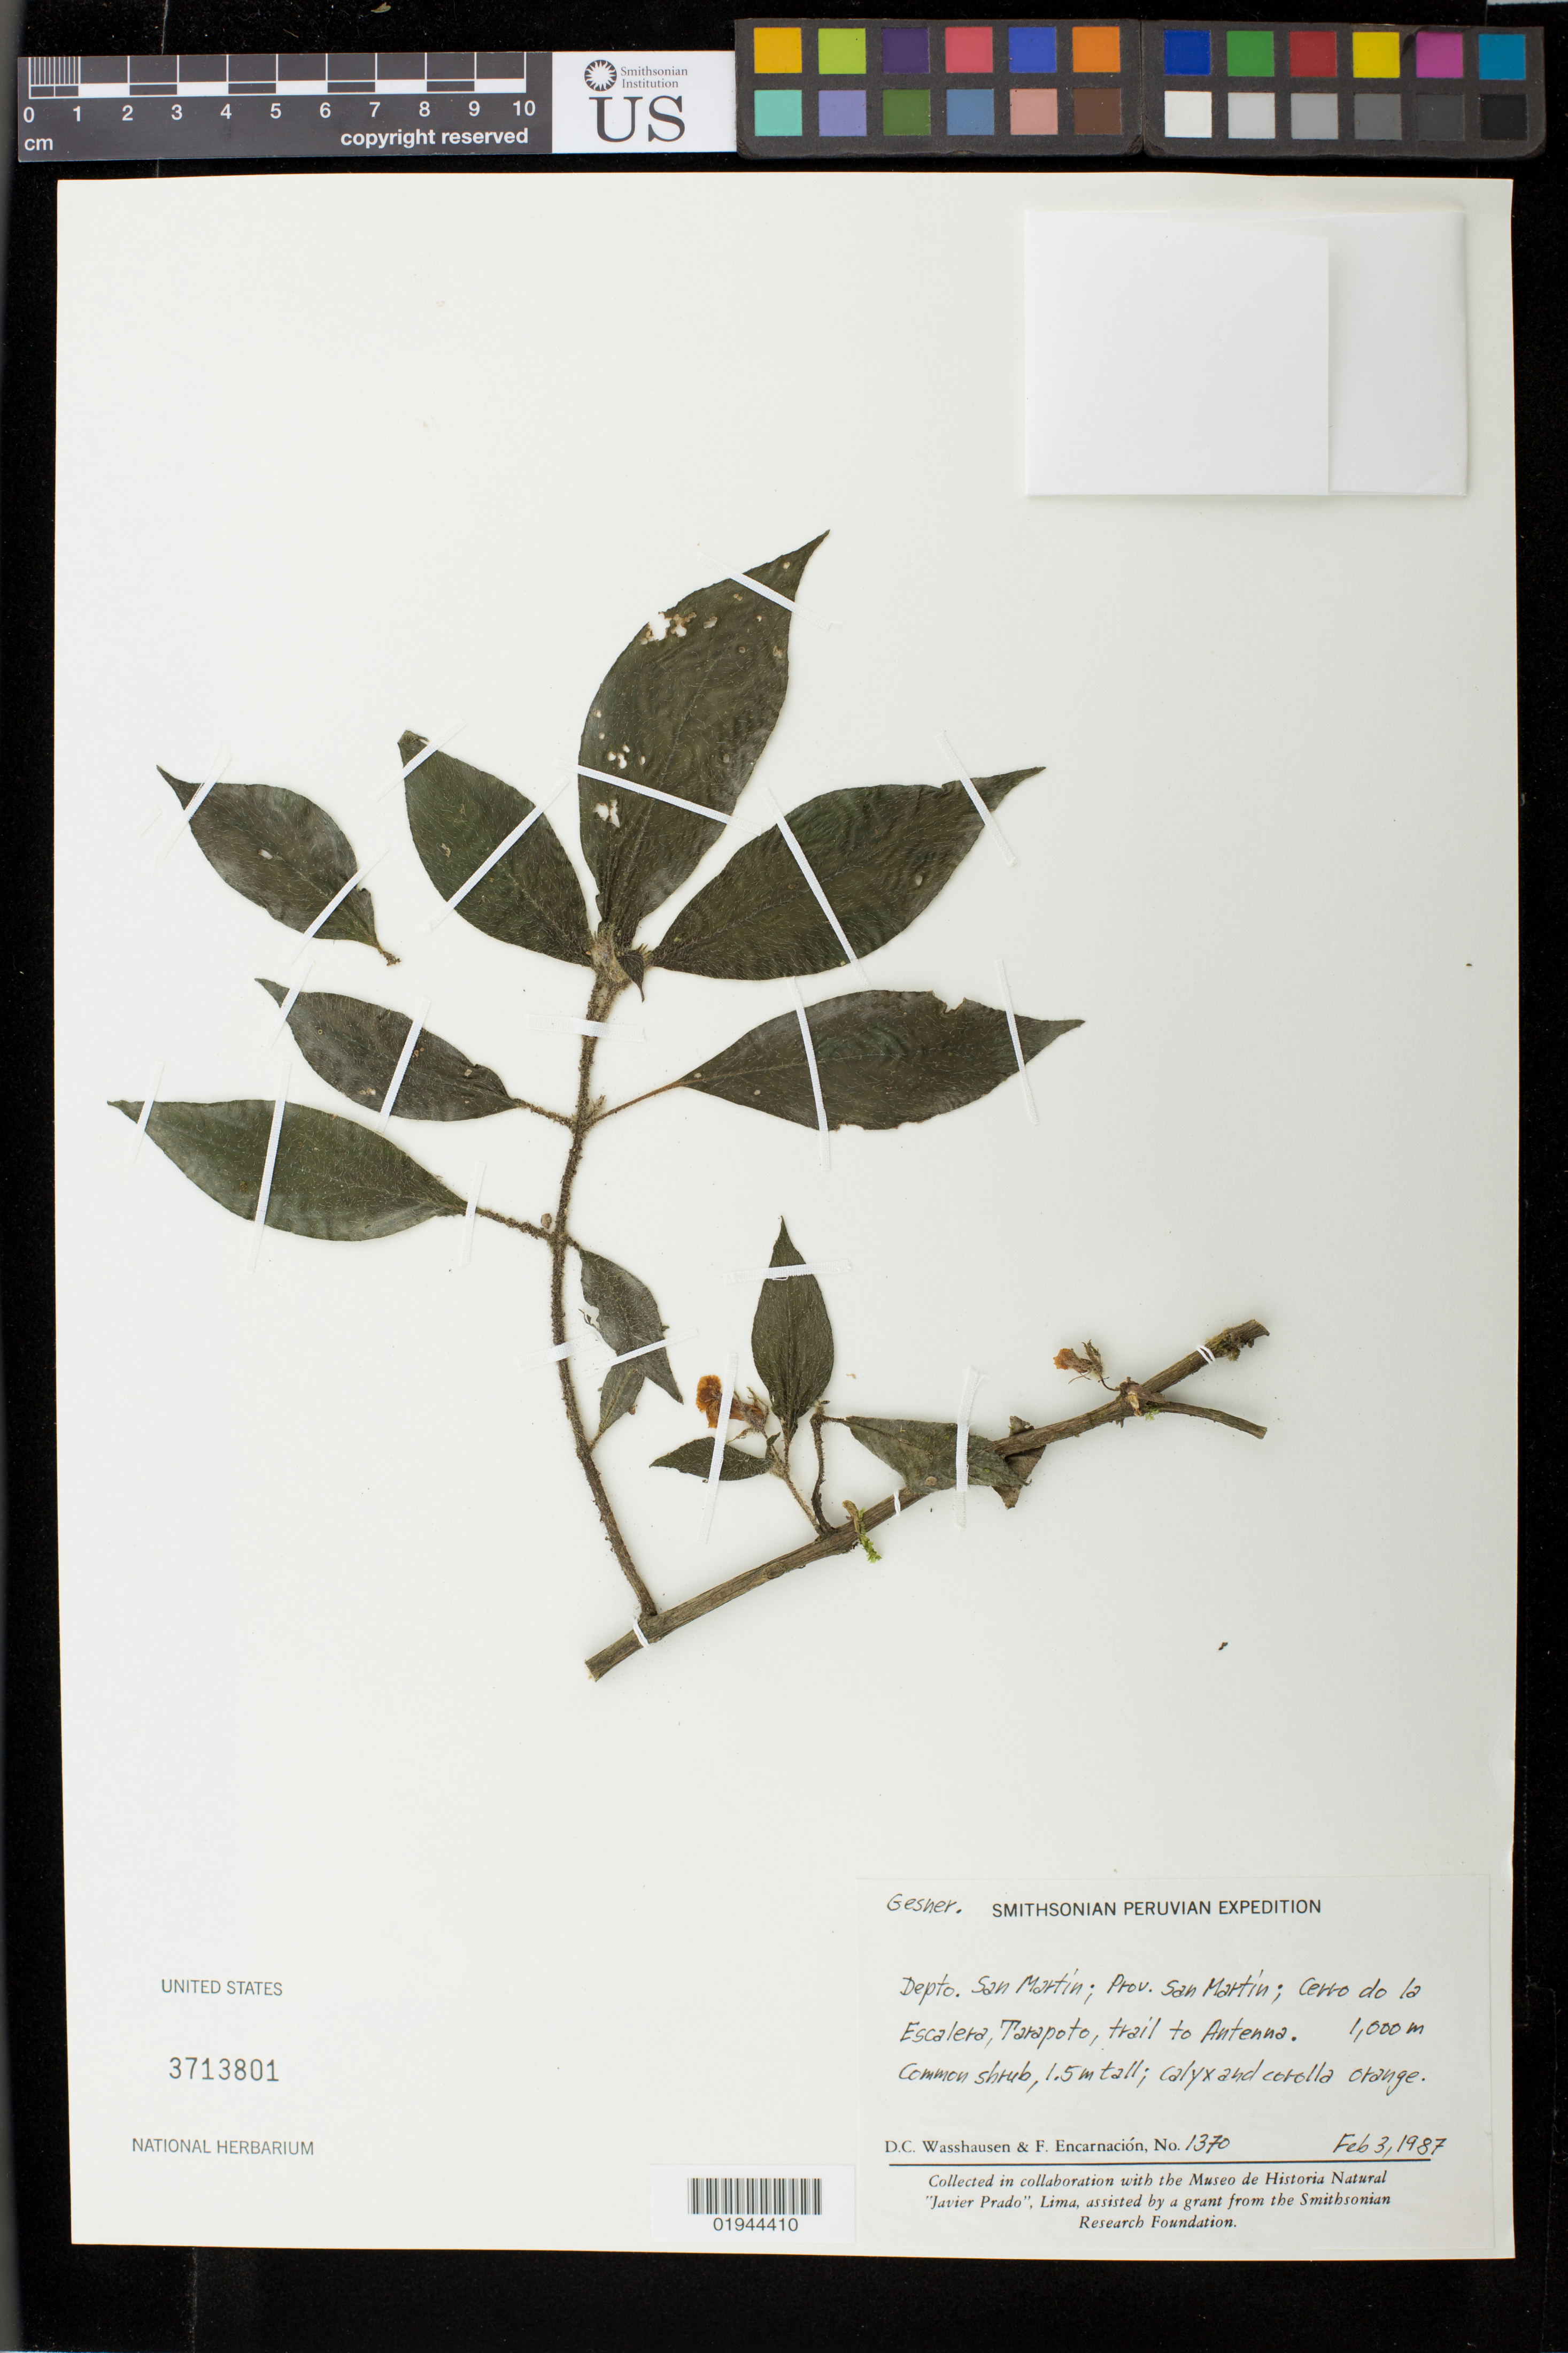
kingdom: Plantae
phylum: Tracheophyta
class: Magnoliopsida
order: Lamiales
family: Gesneriaceae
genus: Besleria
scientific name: Besleria sp.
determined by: Skog, Laurence E.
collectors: D. C. Wasshausen & F. Encarnación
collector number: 1370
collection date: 1987-02-03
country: Peru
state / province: San Martín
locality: Depto. San Martin; Cerro de la Escalera, Tarapoto, trail to Antenna.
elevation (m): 1000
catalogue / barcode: US 3713801